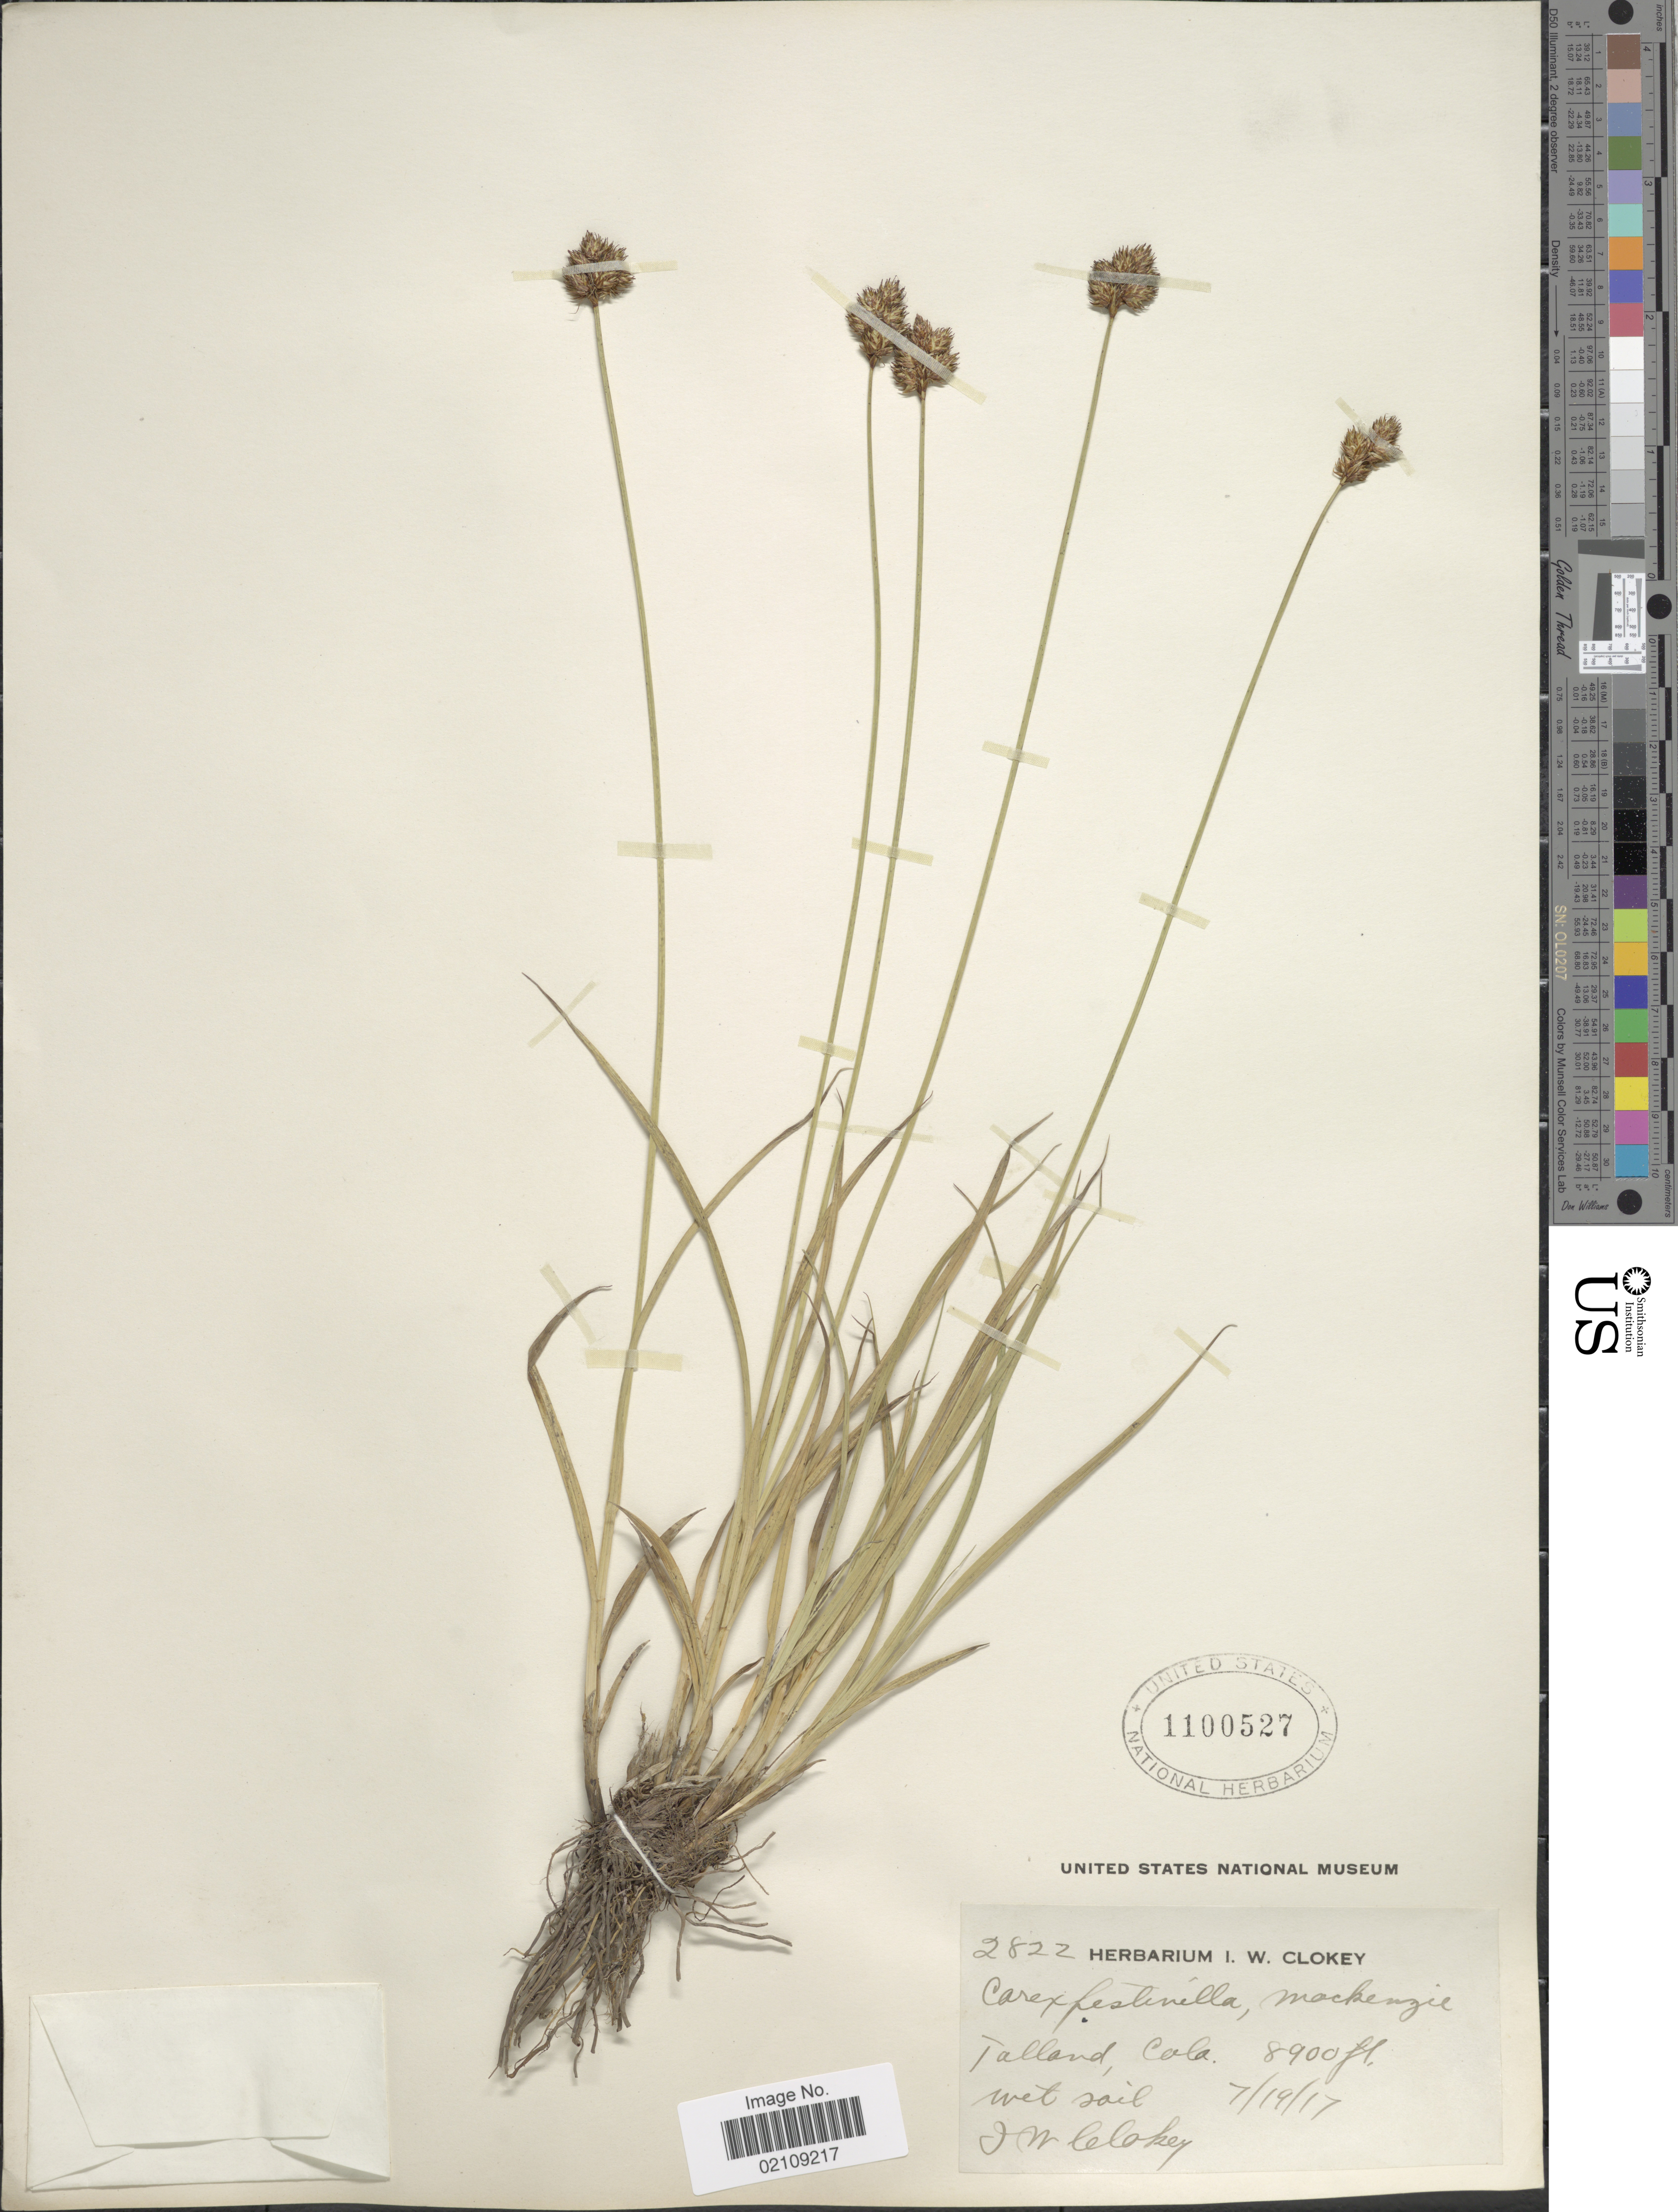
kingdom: Plantae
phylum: Tracheophyta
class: Liliopsida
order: Poales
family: Cyperaceae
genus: Carex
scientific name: Carex microptera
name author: Mack.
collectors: I. W. Clokey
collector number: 2822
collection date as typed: Transcribed d/m/y: 19/7/17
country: United States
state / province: Colorado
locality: Tallard, wet soil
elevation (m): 2713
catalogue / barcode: US 1100527